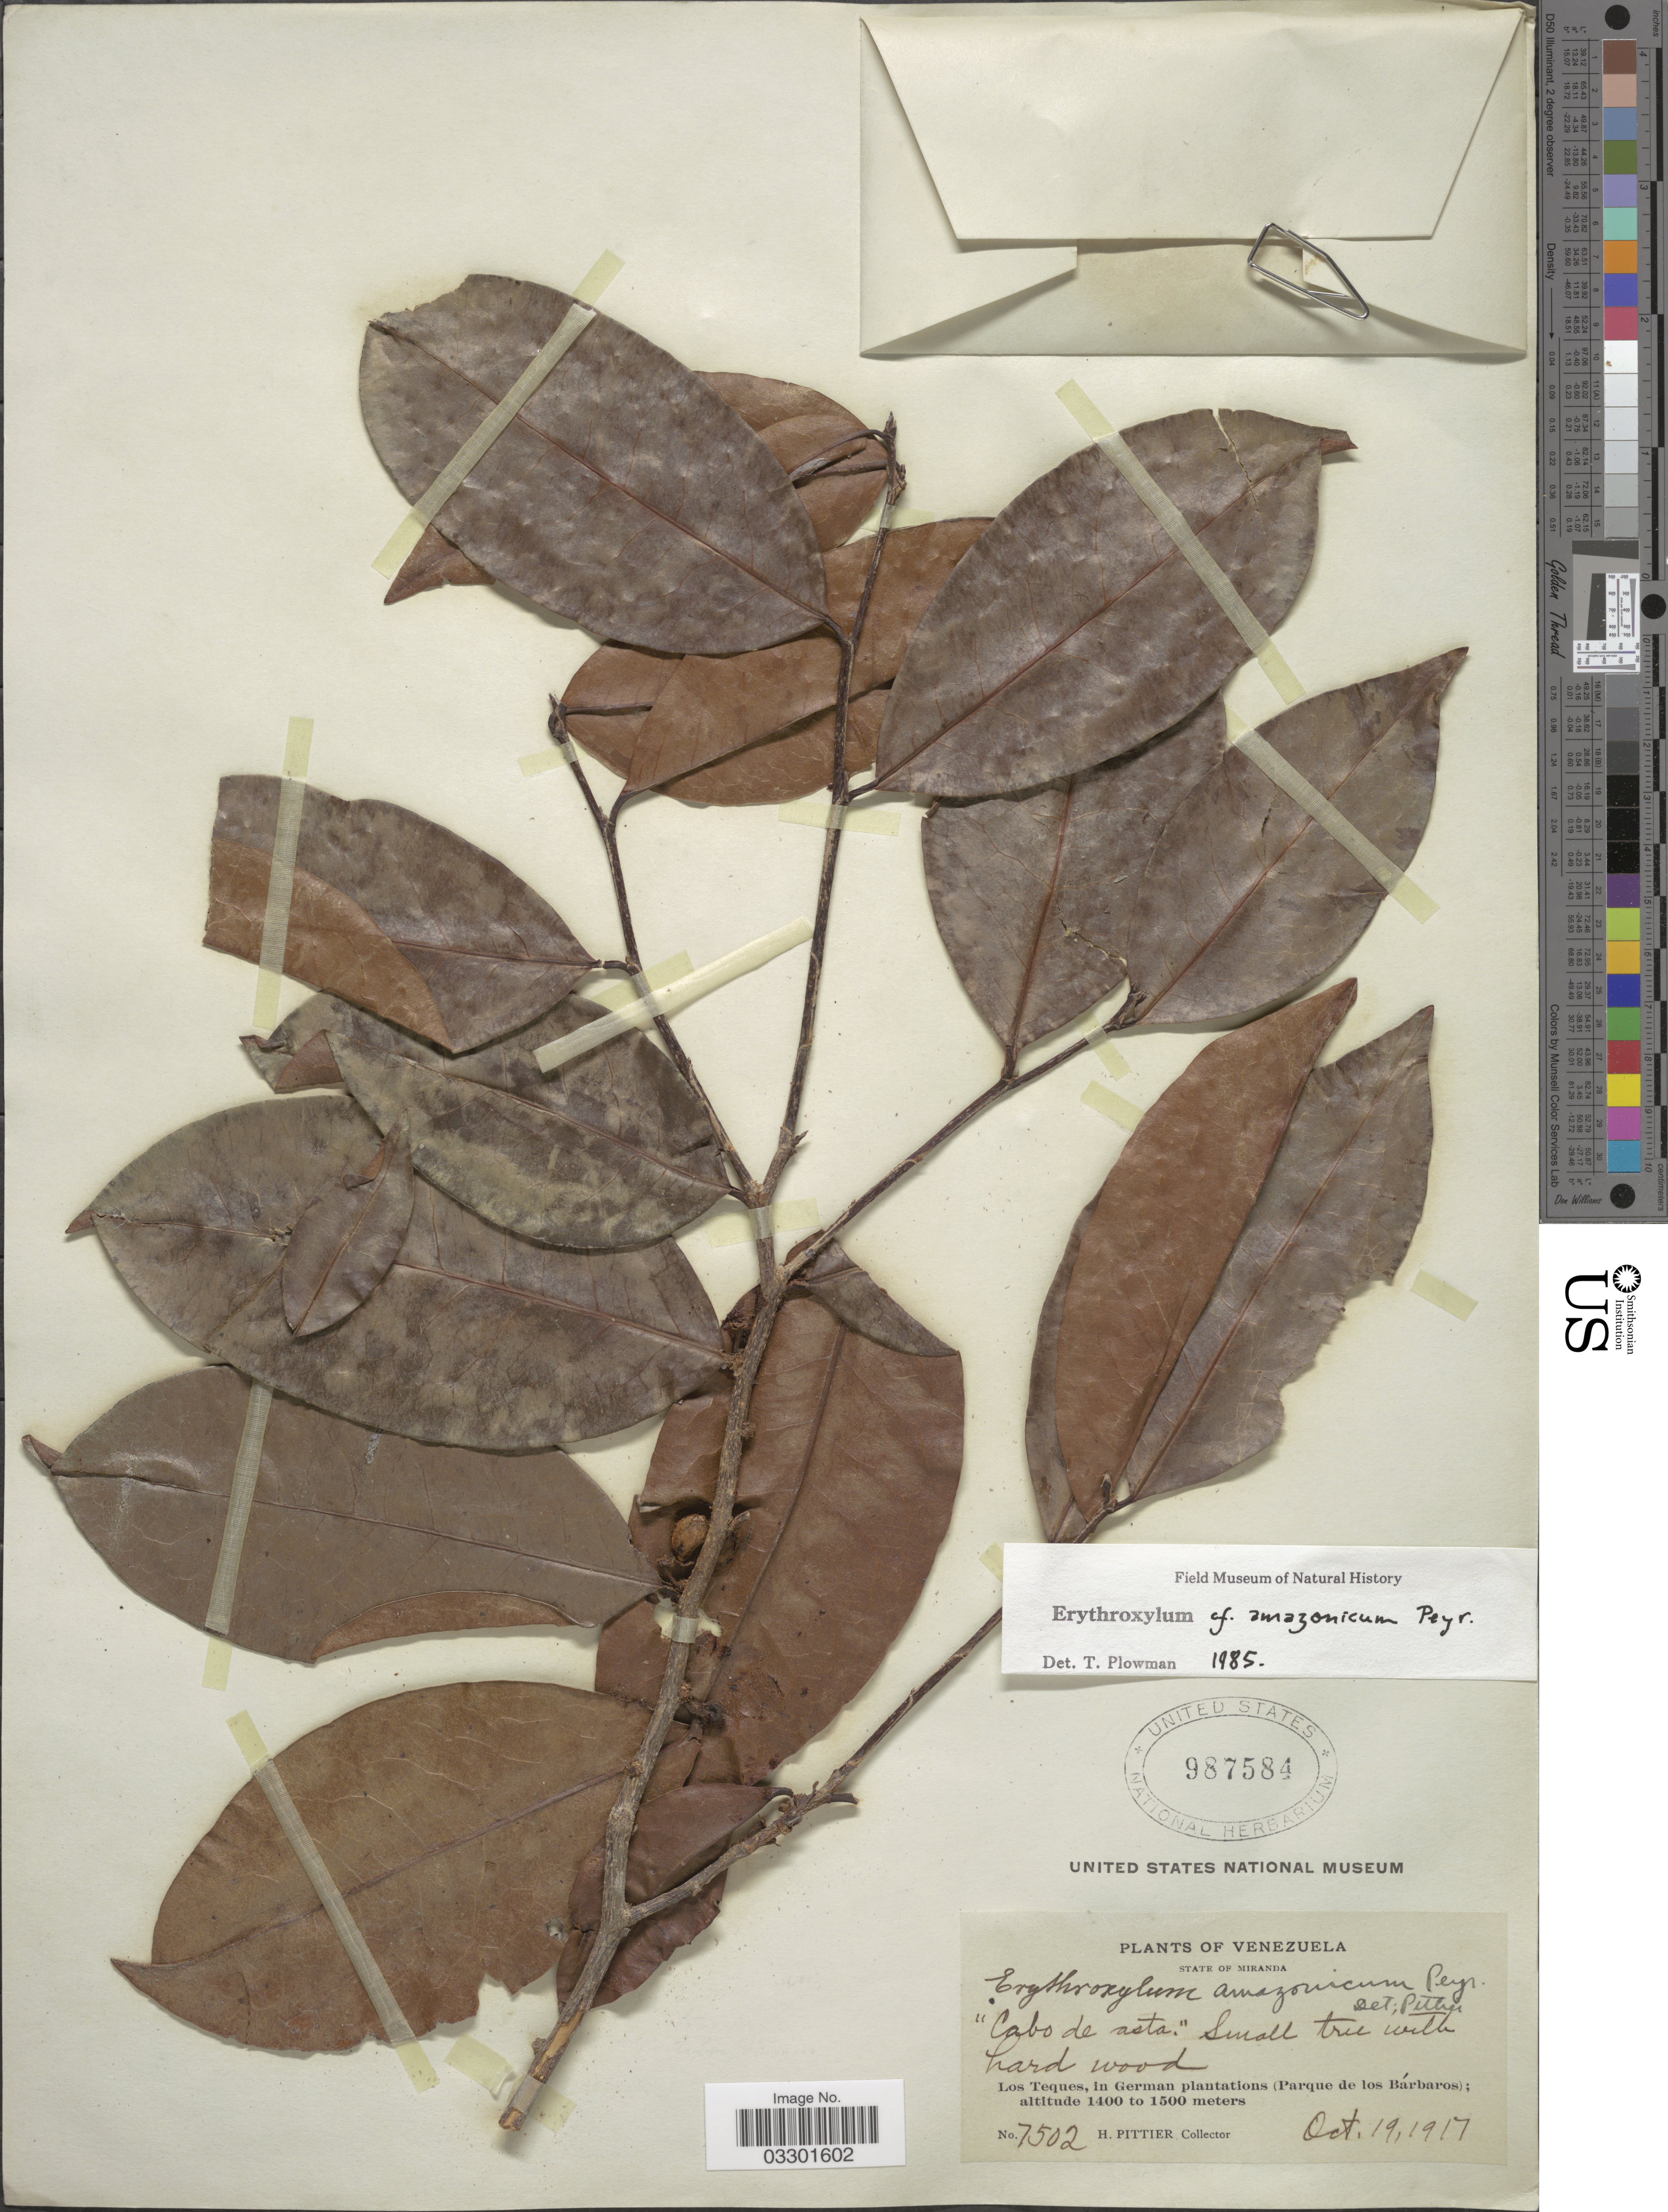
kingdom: Plantae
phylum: Tracheophyta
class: Magnoliopsida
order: Malpighiales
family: Erythroxylaceae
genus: Erythroxylum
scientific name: Erythroxylum amazonicum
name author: Peyr.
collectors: H. F. Pittier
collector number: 7502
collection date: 1917-10-19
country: Venezuela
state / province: Miranda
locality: Los Teques, in german plantations (Parque de los Bárbados).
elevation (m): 1400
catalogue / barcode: US 987584